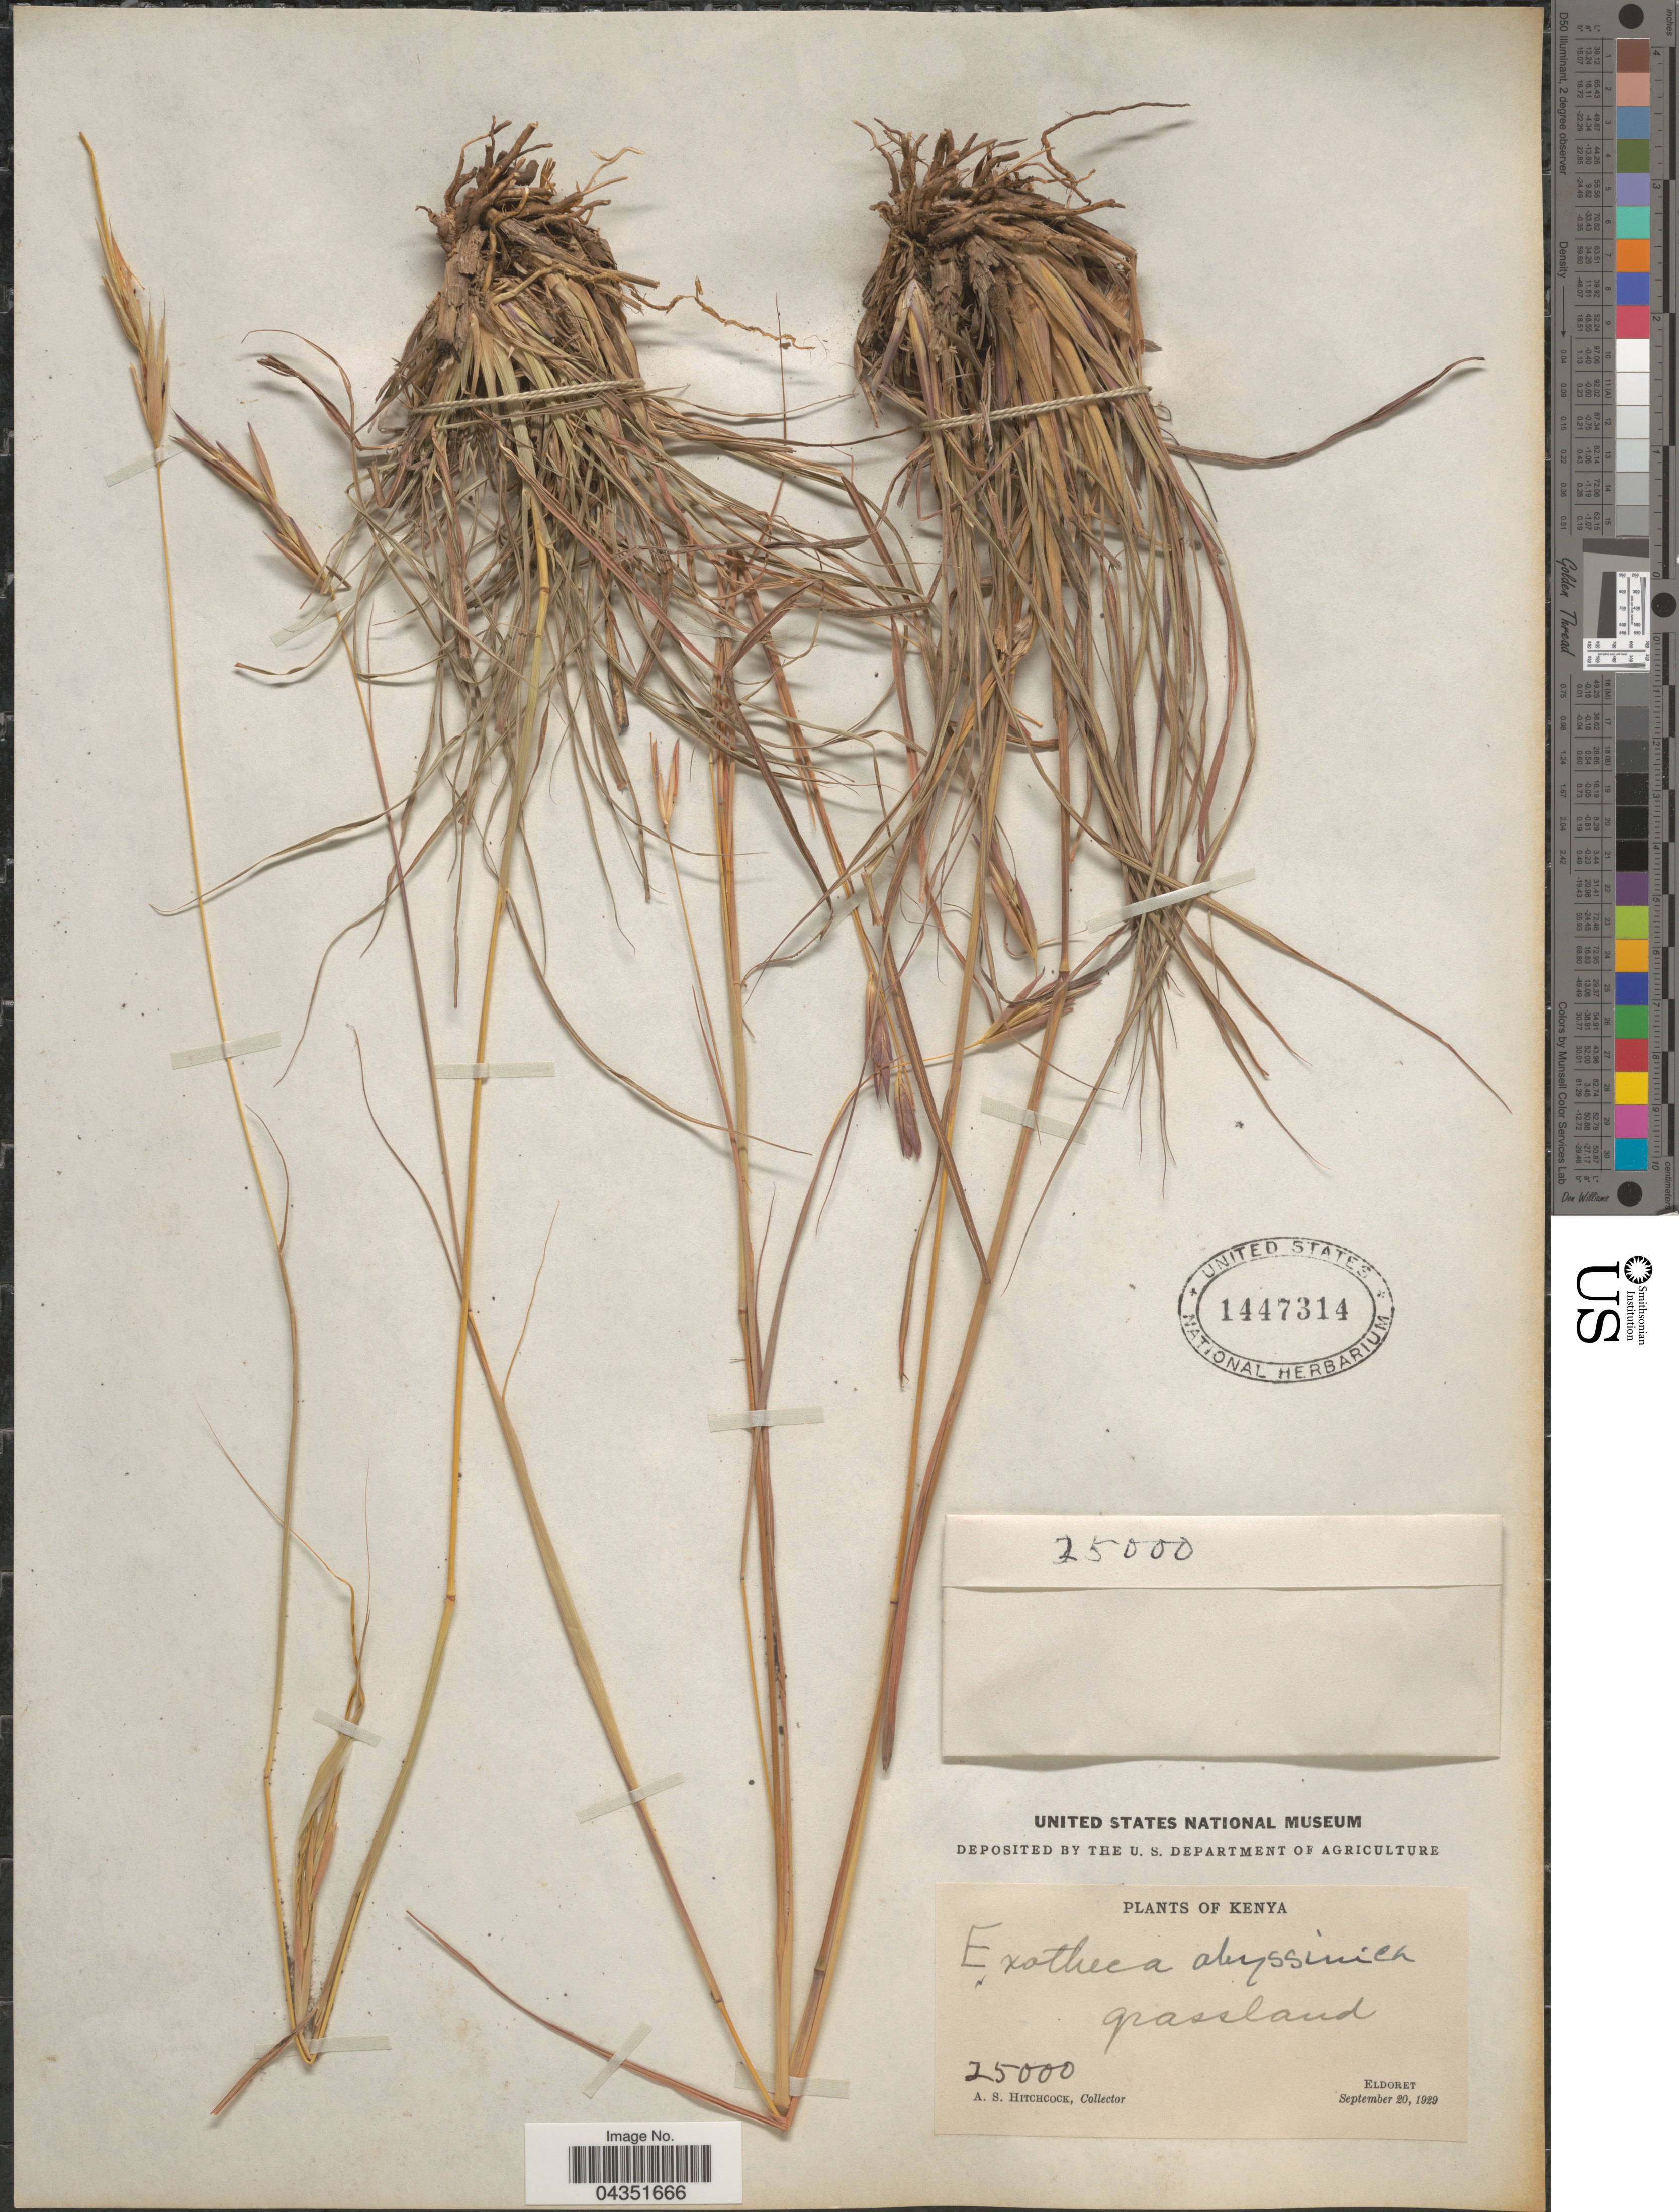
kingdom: Plantae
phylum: Tracheophyta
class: Liliopsida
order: Poales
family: Poaceae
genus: Exotheca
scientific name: Exotheca abyssinica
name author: (Hochst. ex A. Rich.) Andersson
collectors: A. S. Hitchcock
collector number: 25000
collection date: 1929-09-20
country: Kenya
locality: Eldoret.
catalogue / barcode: US 1447314